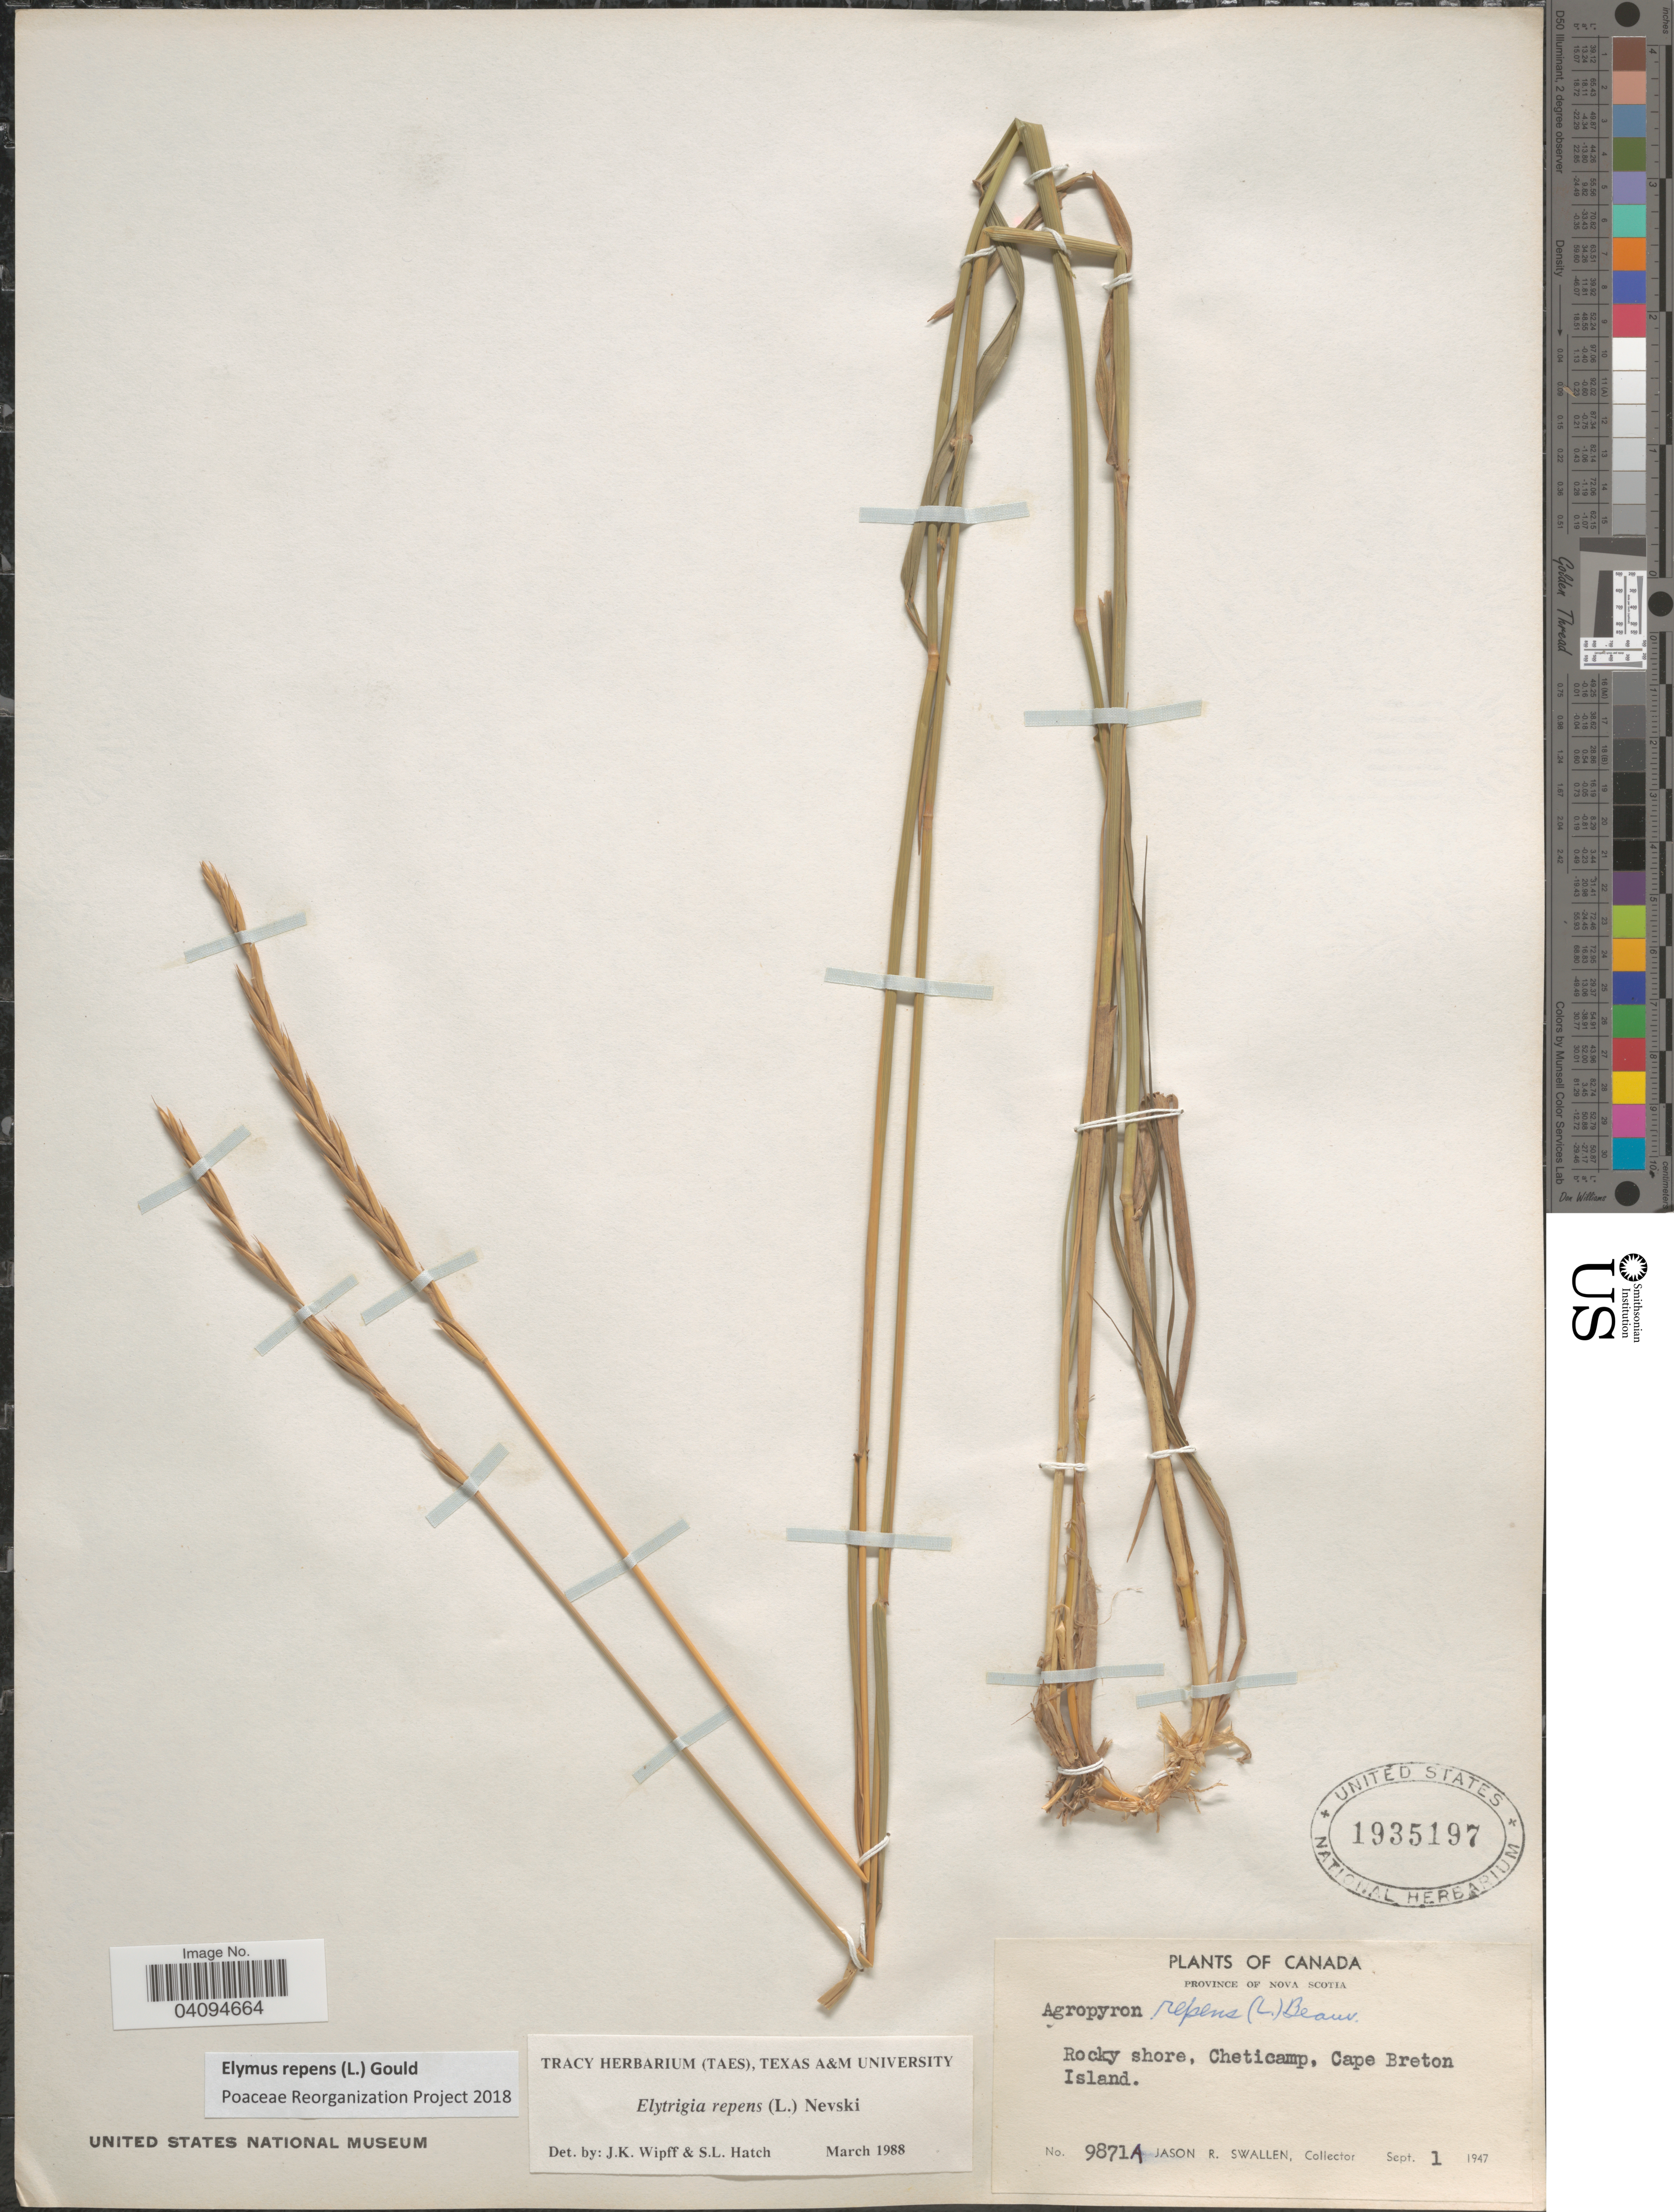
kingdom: Plantae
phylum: Tracheophyta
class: Liliopsida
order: Poales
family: Poaceae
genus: Elymus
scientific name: Elymus repens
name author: (L.) Gould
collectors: J. R. Swallen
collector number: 9871A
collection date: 1947-09-01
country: Canada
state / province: Nova Scotia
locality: Rocky shore, Cheticamp, Cape Breton Island.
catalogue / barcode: US 1935197